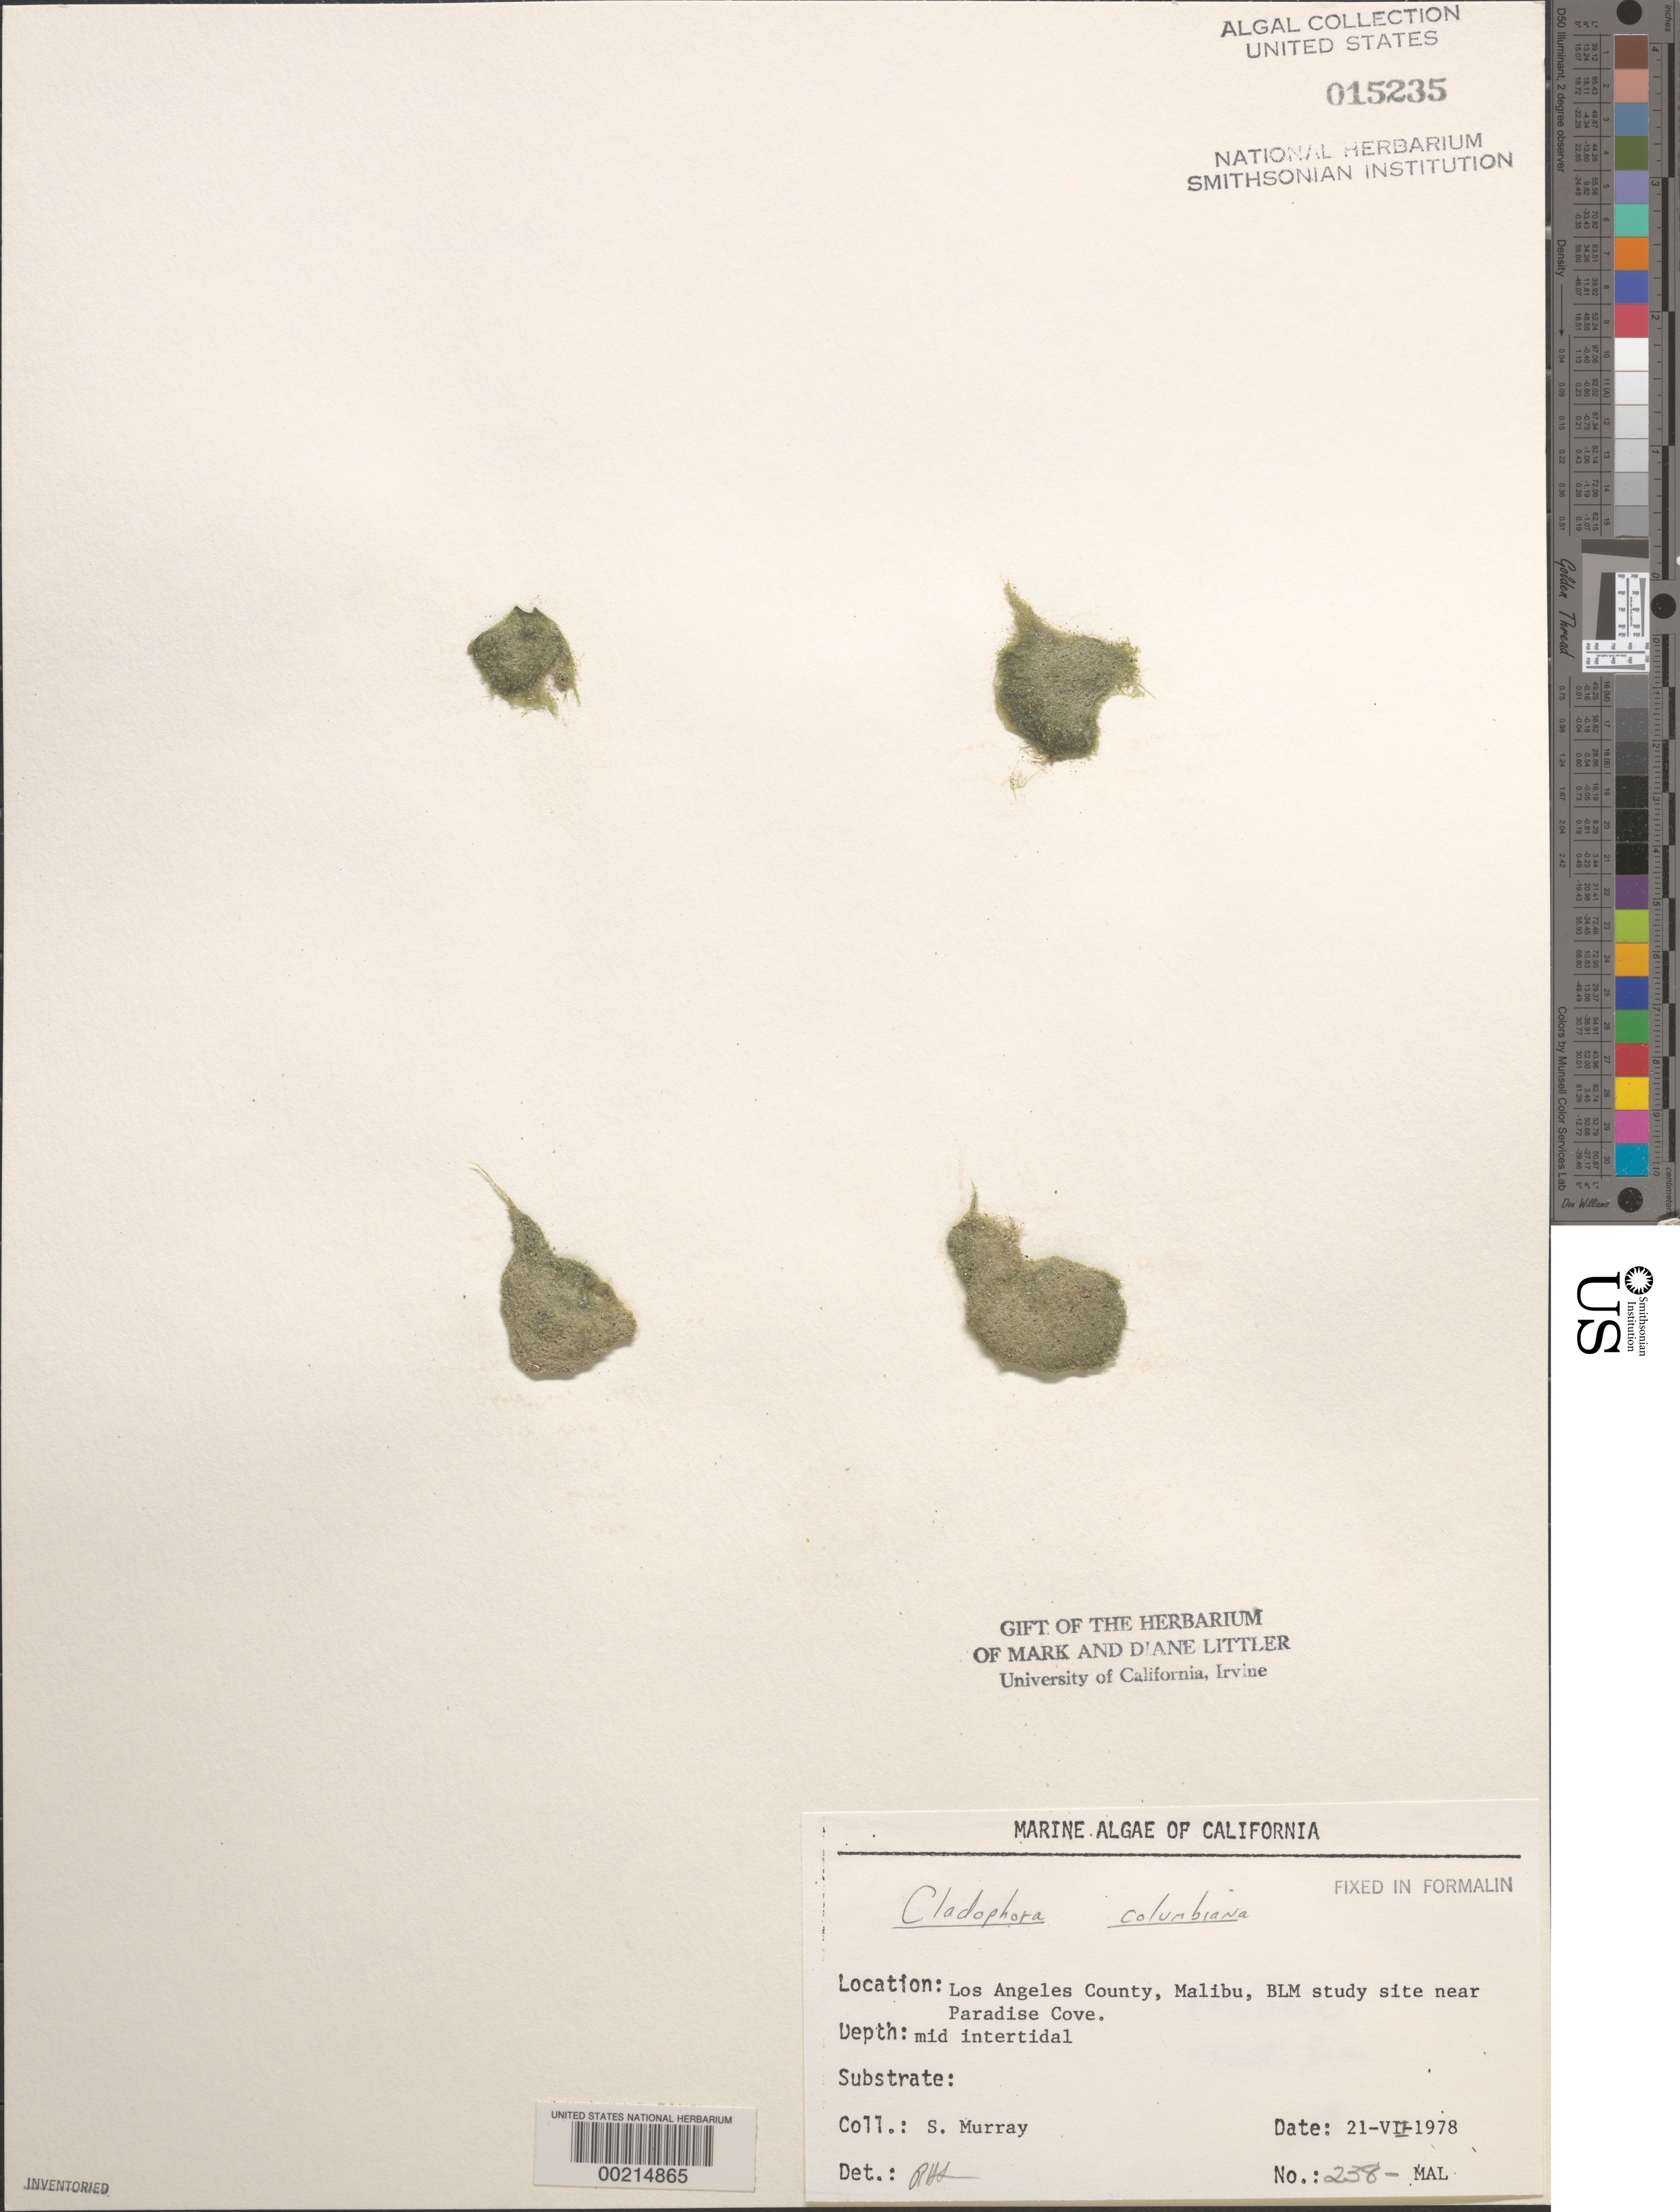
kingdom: Plantae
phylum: Chlorophyta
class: Ulvophyceae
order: Cladophorales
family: Cladophoraceae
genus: Cladophora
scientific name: Cladophora columbiana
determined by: Sims, Robert H.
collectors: S. N. Murray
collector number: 238-mal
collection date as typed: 21 Jul 1978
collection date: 1978-07-21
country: United States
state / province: California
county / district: Los Angeles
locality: Malibu near Paradise Cove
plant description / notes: BLM-SOCALBIGHT Rocky Intertidal Survey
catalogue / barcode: US 15235